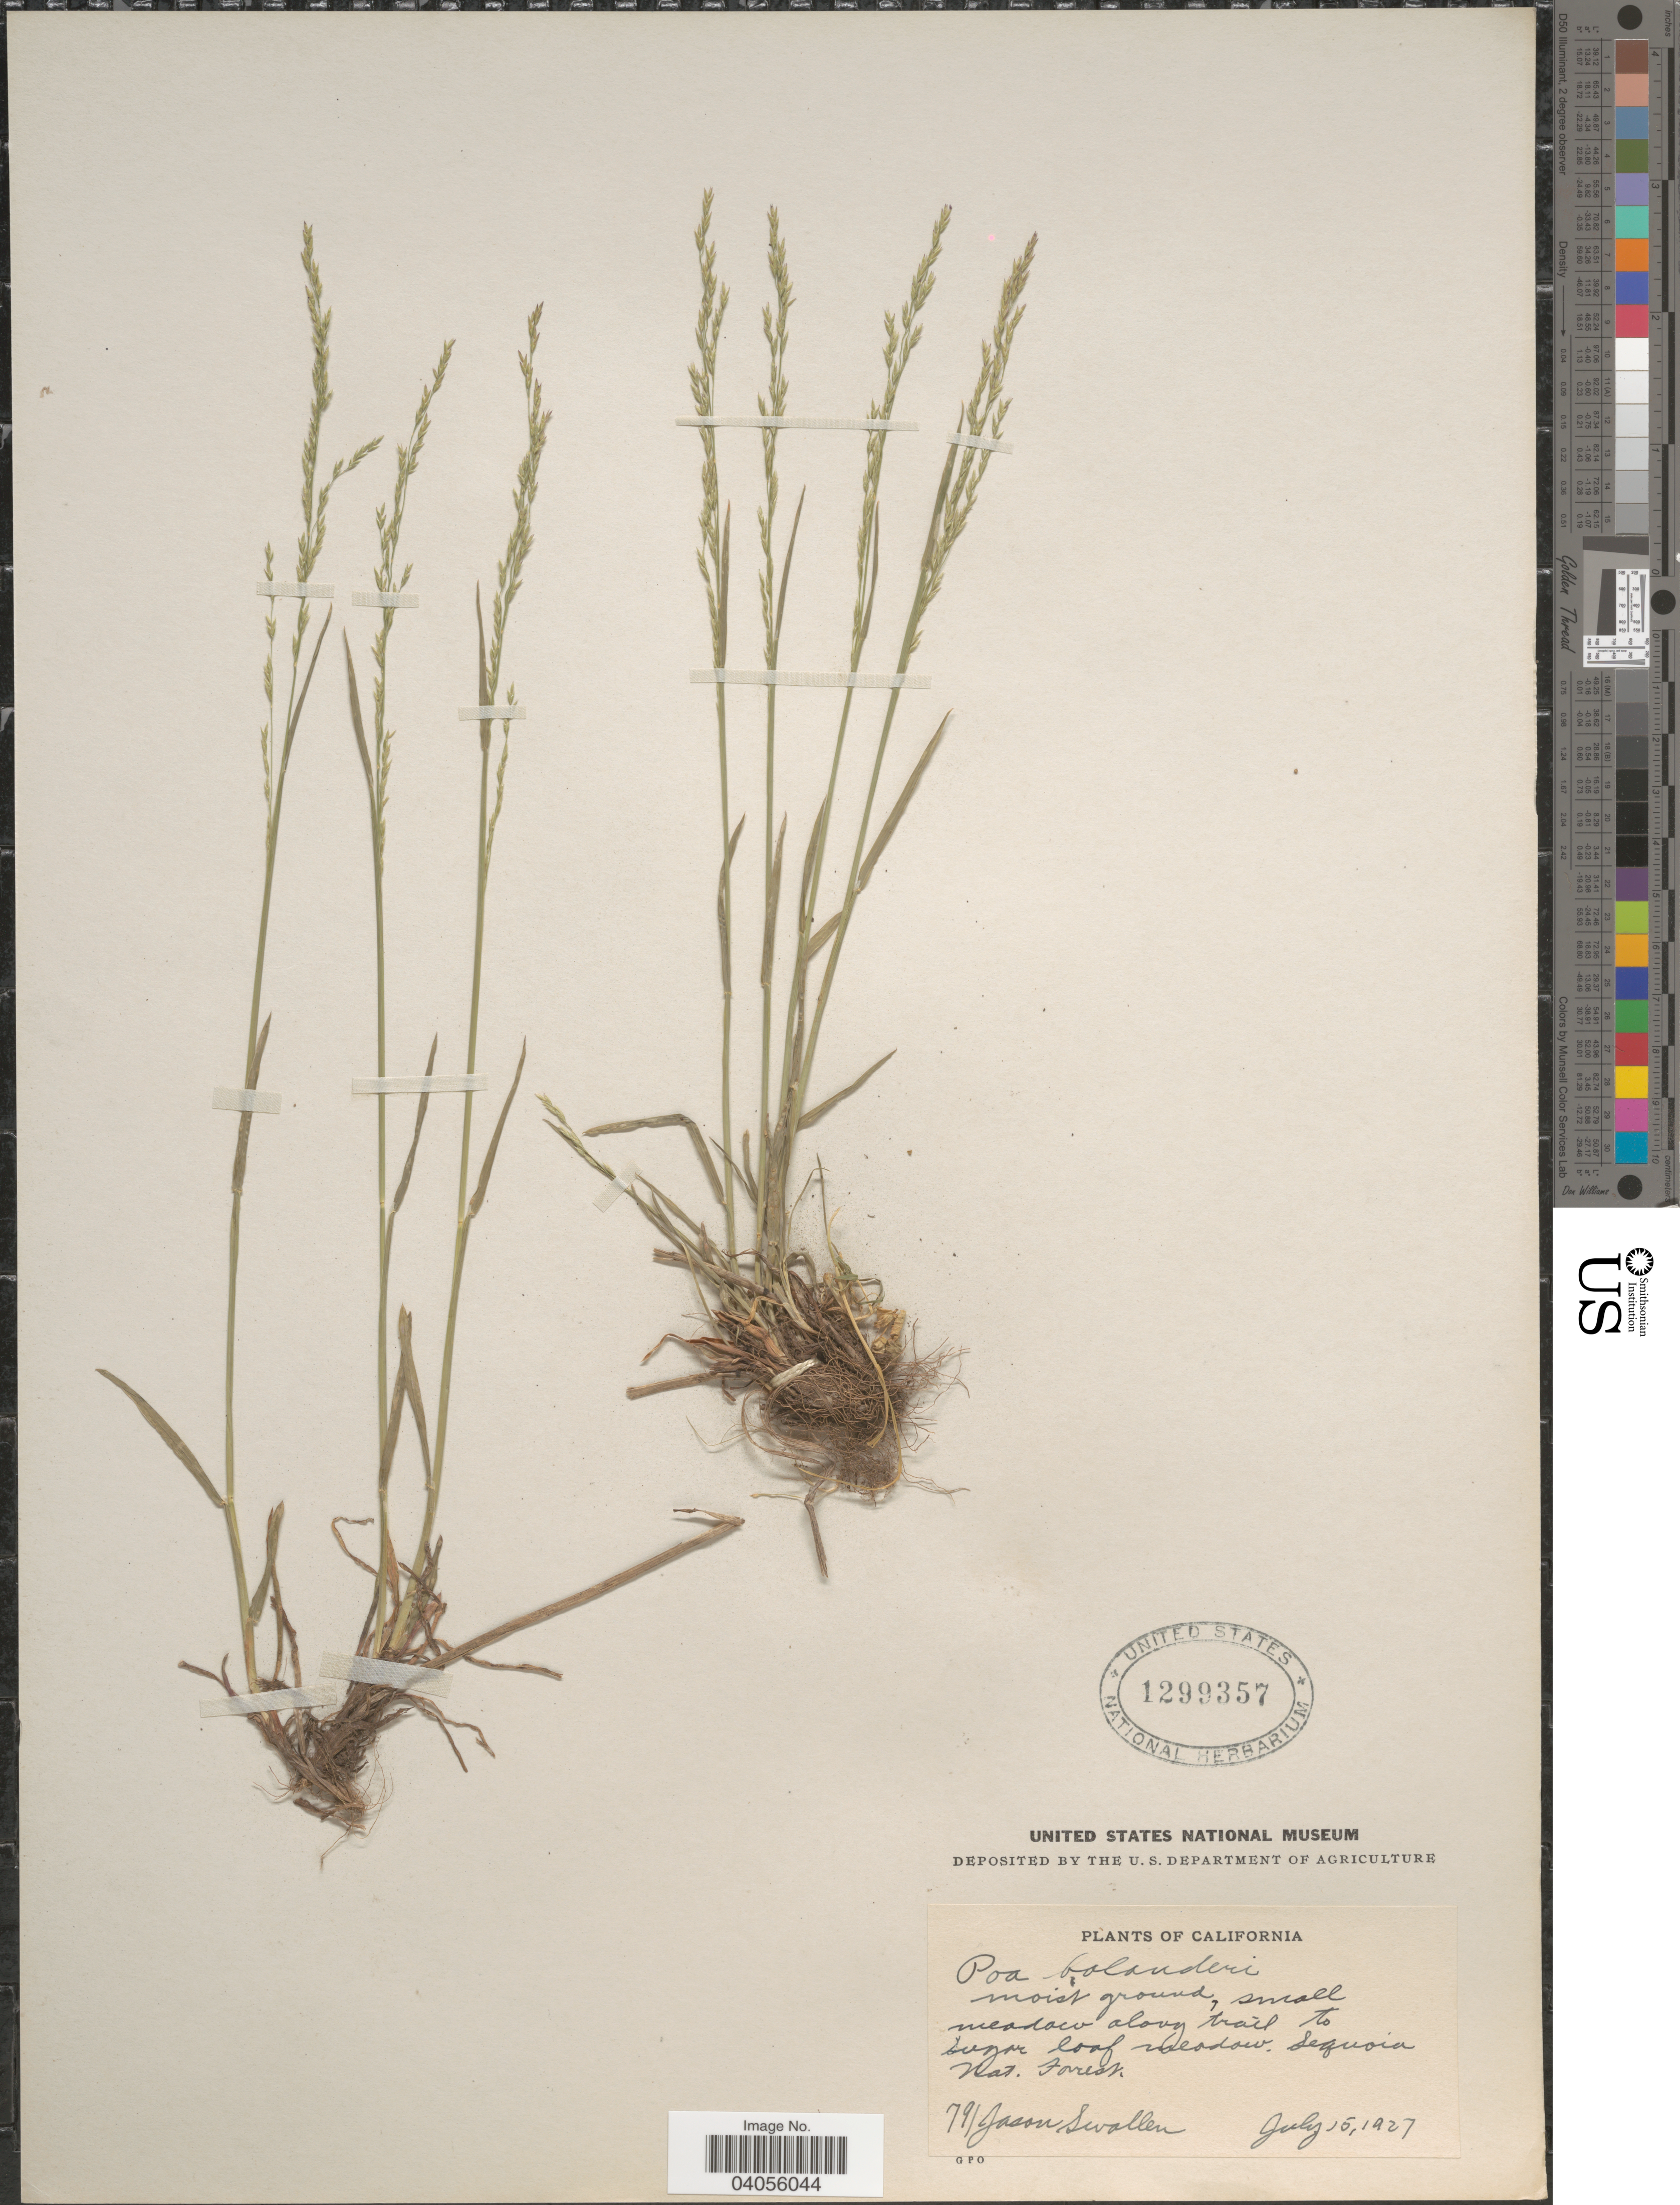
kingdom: Plantae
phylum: Tracheophyta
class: Liliopsida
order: Poales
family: Poaceae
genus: Poa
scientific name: Poa bolanderi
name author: Vasey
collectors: J. R. Swallen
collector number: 791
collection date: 1927-07-15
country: United States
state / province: California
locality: Moist ground, small meadow along trail to Sugar loaf meadow. Sequoia Nat. Forest.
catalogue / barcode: US 1299357